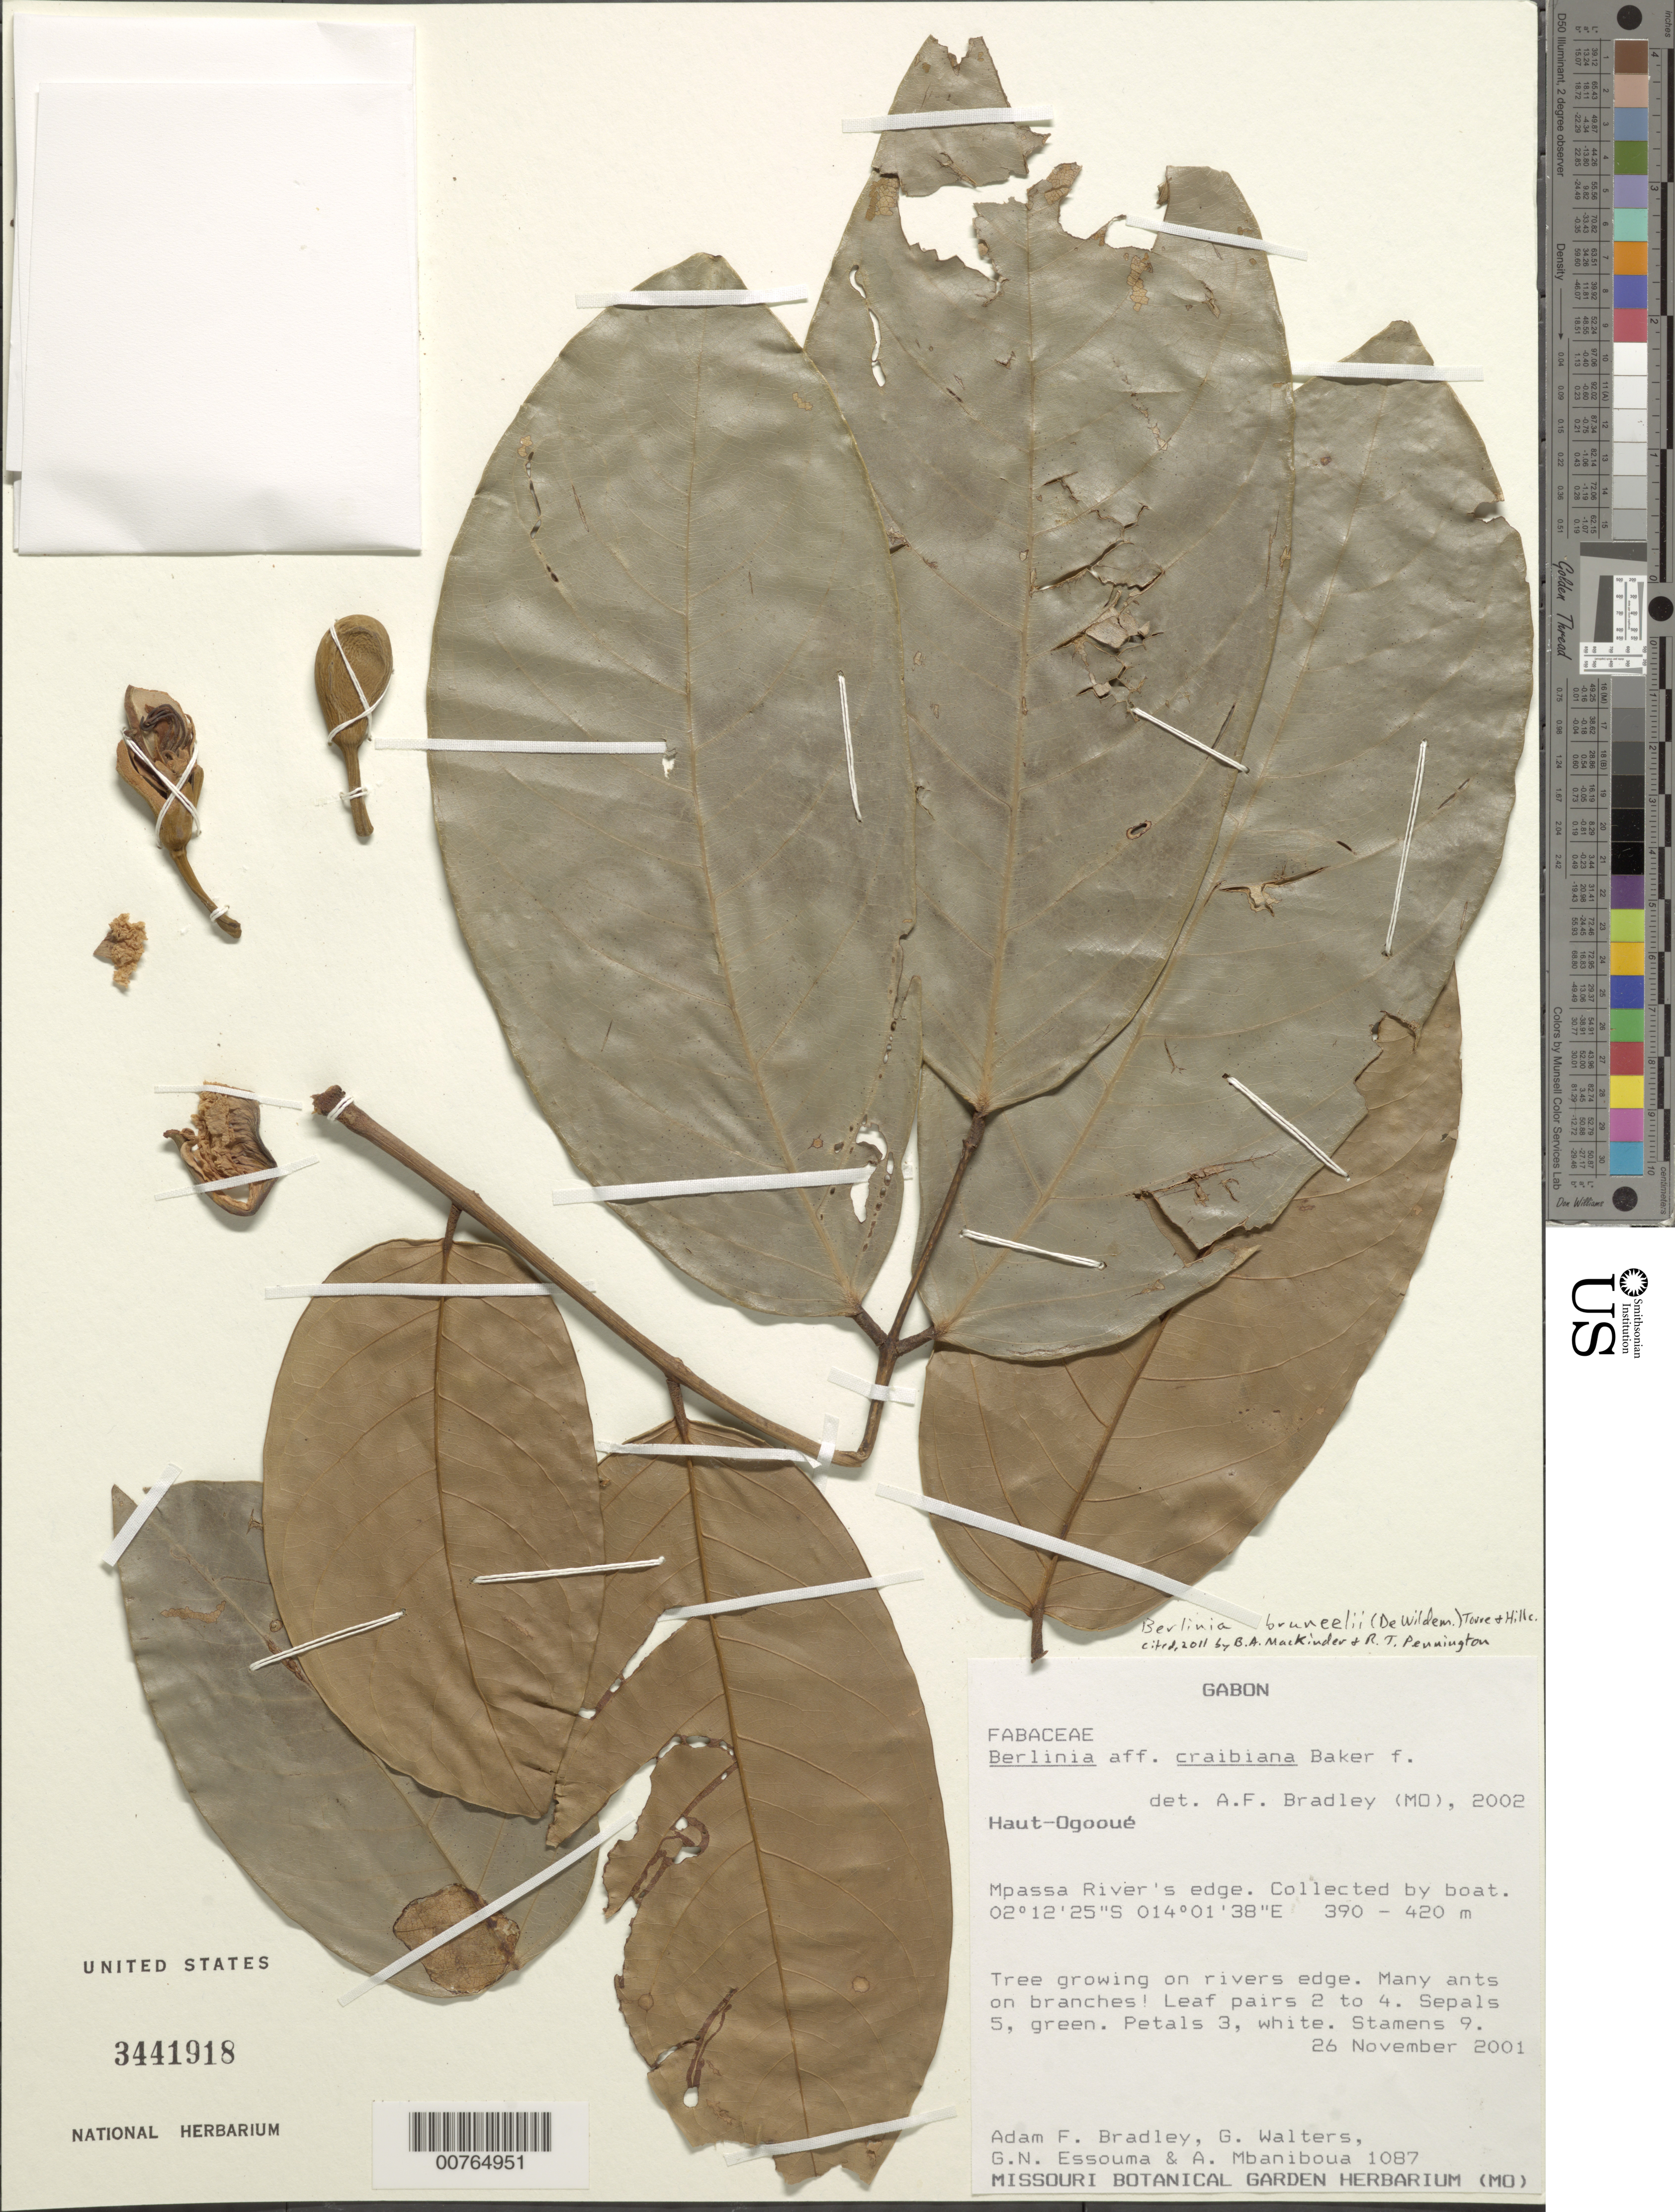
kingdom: Plantae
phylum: Tracheophyta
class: Magnoliopsida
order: Fabales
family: Fabaceae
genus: Berlinia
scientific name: Berlinia bruneelii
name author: (De Wild.) Torre & Hillc.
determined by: Smith, Stephen F., (US), NMNH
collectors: A. F. Bradley, G. Walters, G. Essouma & A. Mbaniboua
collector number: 1087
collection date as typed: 26 Nov 2001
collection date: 2001-11-26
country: Gabon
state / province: Haut-Ogooue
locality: Mpassa River.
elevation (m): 390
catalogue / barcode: US 3441918